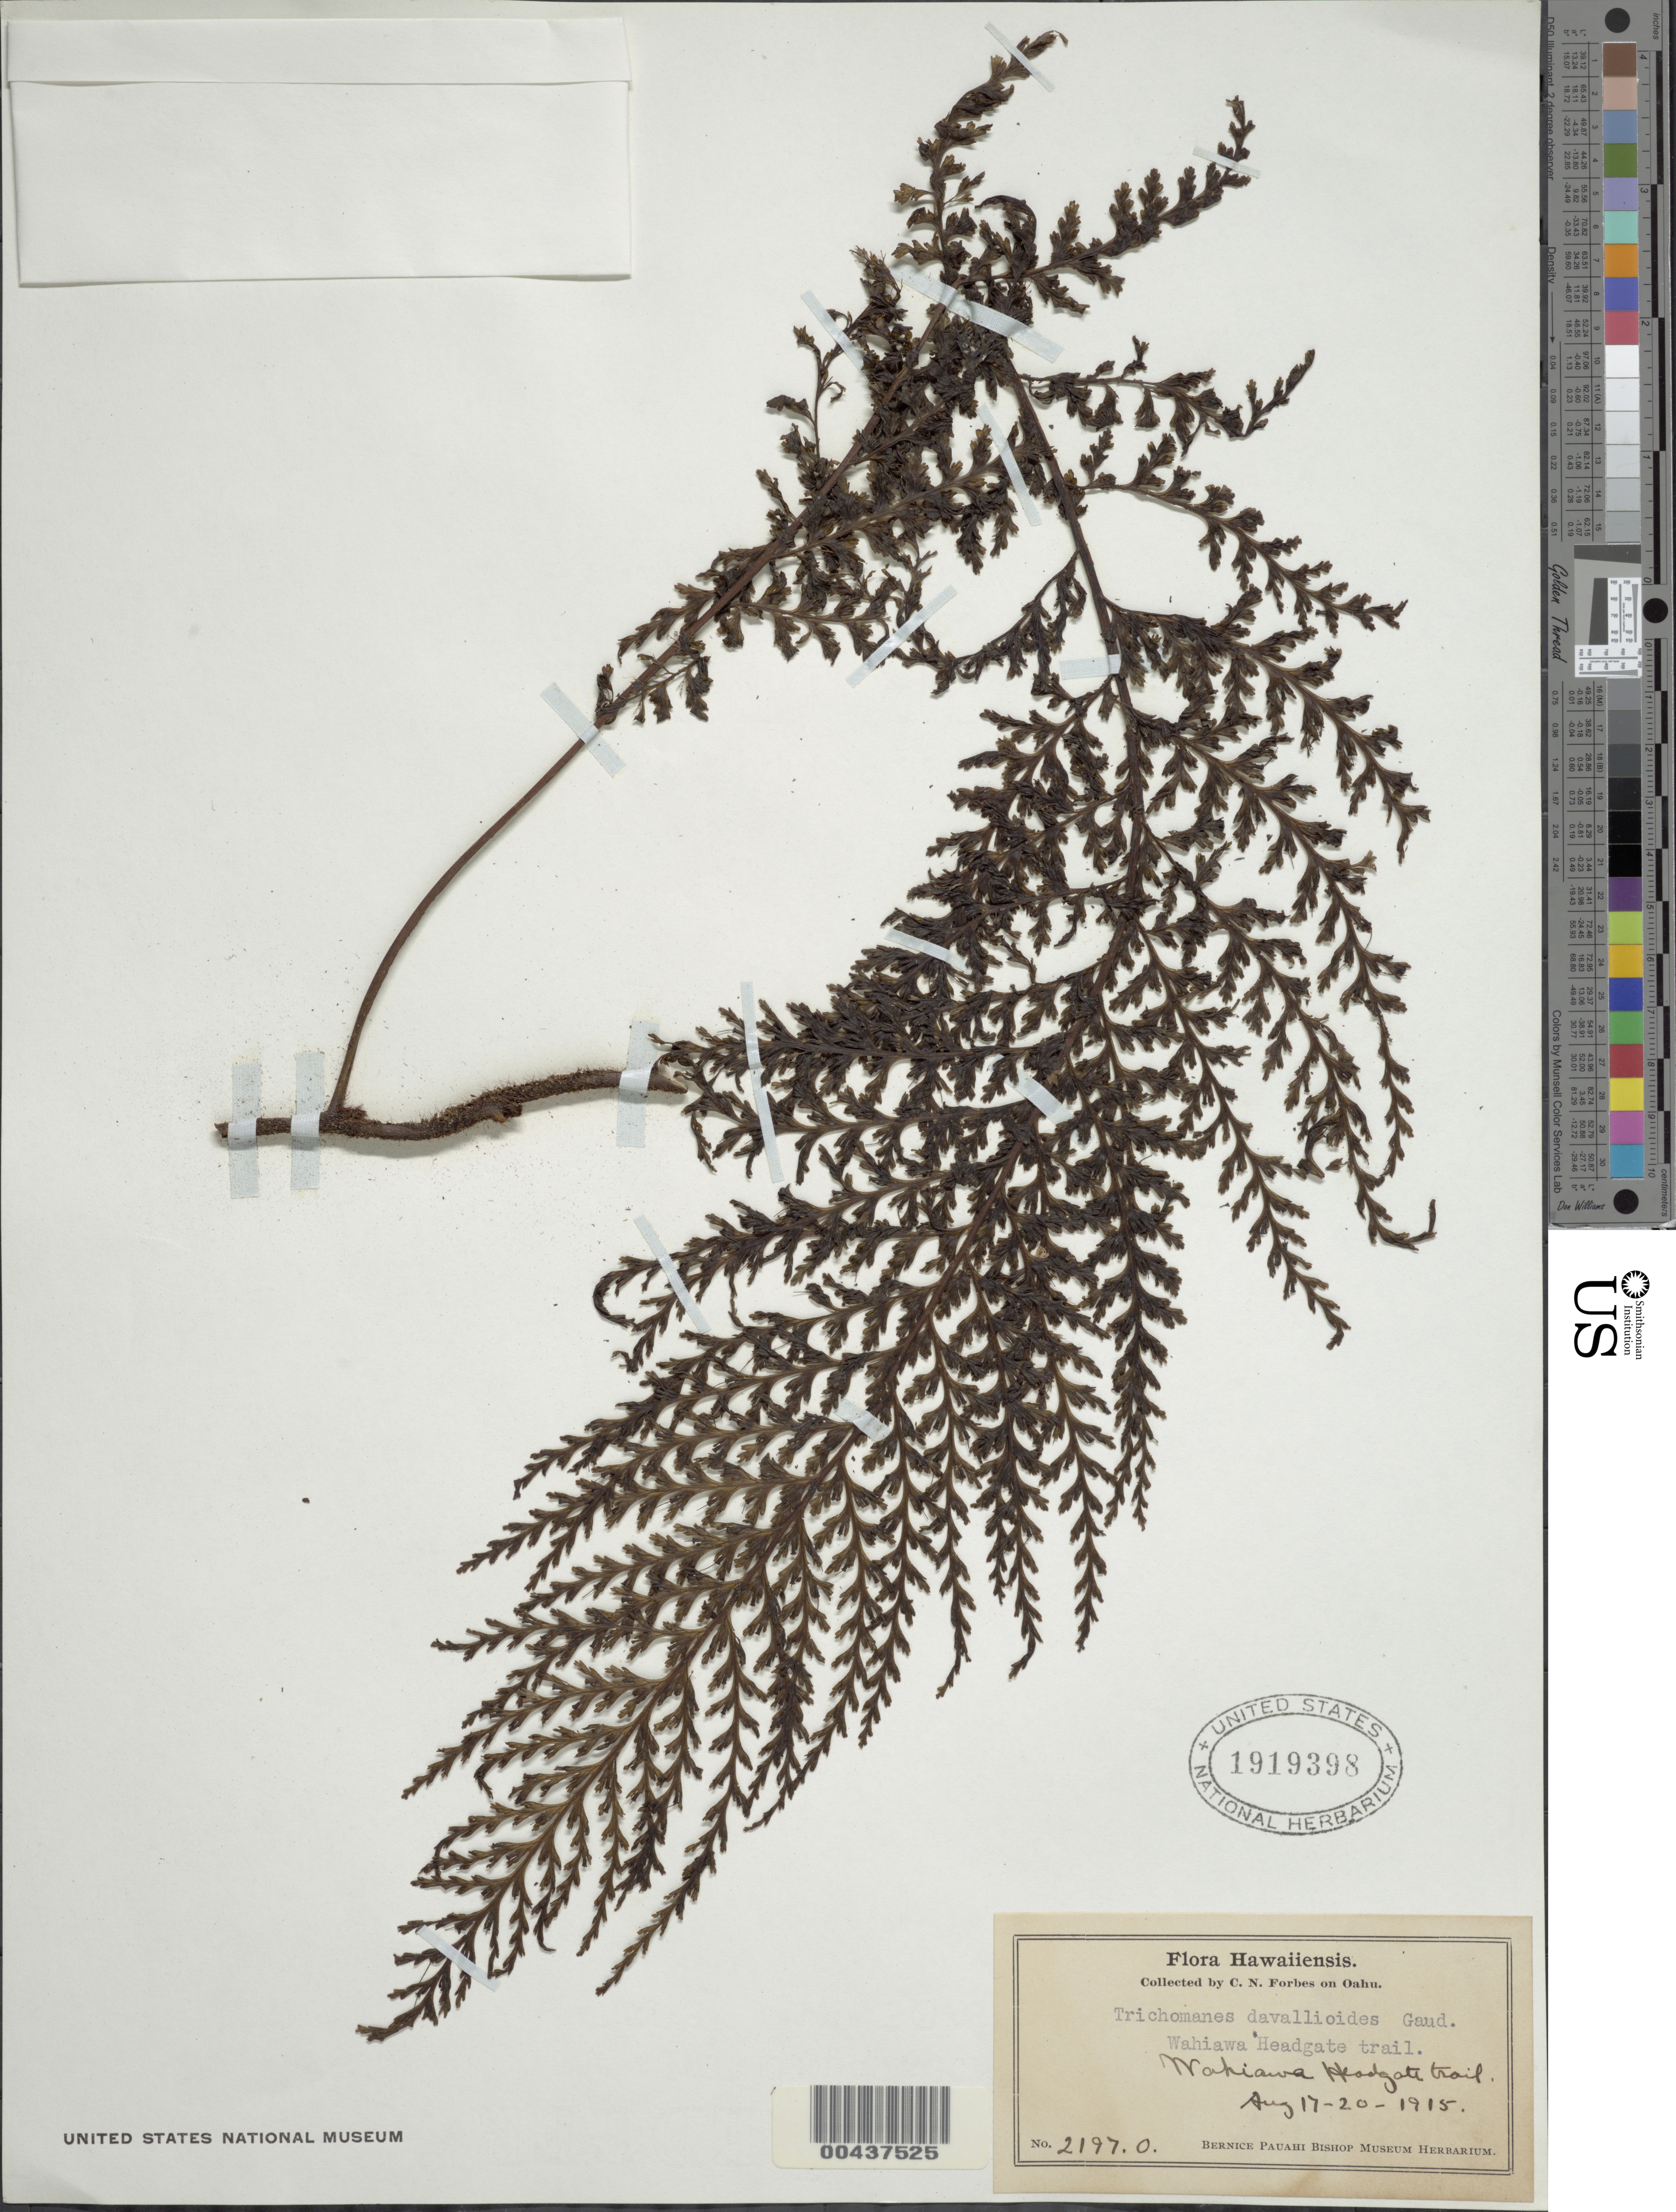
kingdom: Plantae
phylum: Tracheophyta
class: Polypodiopsida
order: Hymenophyllales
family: Hymenophyllaceae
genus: Vandenboschia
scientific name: Vandenboschia davallioides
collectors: C. N. Forbes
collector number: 2197.O.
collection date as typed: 17 Aug 1915 to 20 Aug 1915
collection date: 1915-08-17/1915-08-20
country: United States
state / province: Hawaii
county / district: Honolulu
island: Oahu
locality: Wahiawa Headgate trail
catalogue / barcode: US 1919398